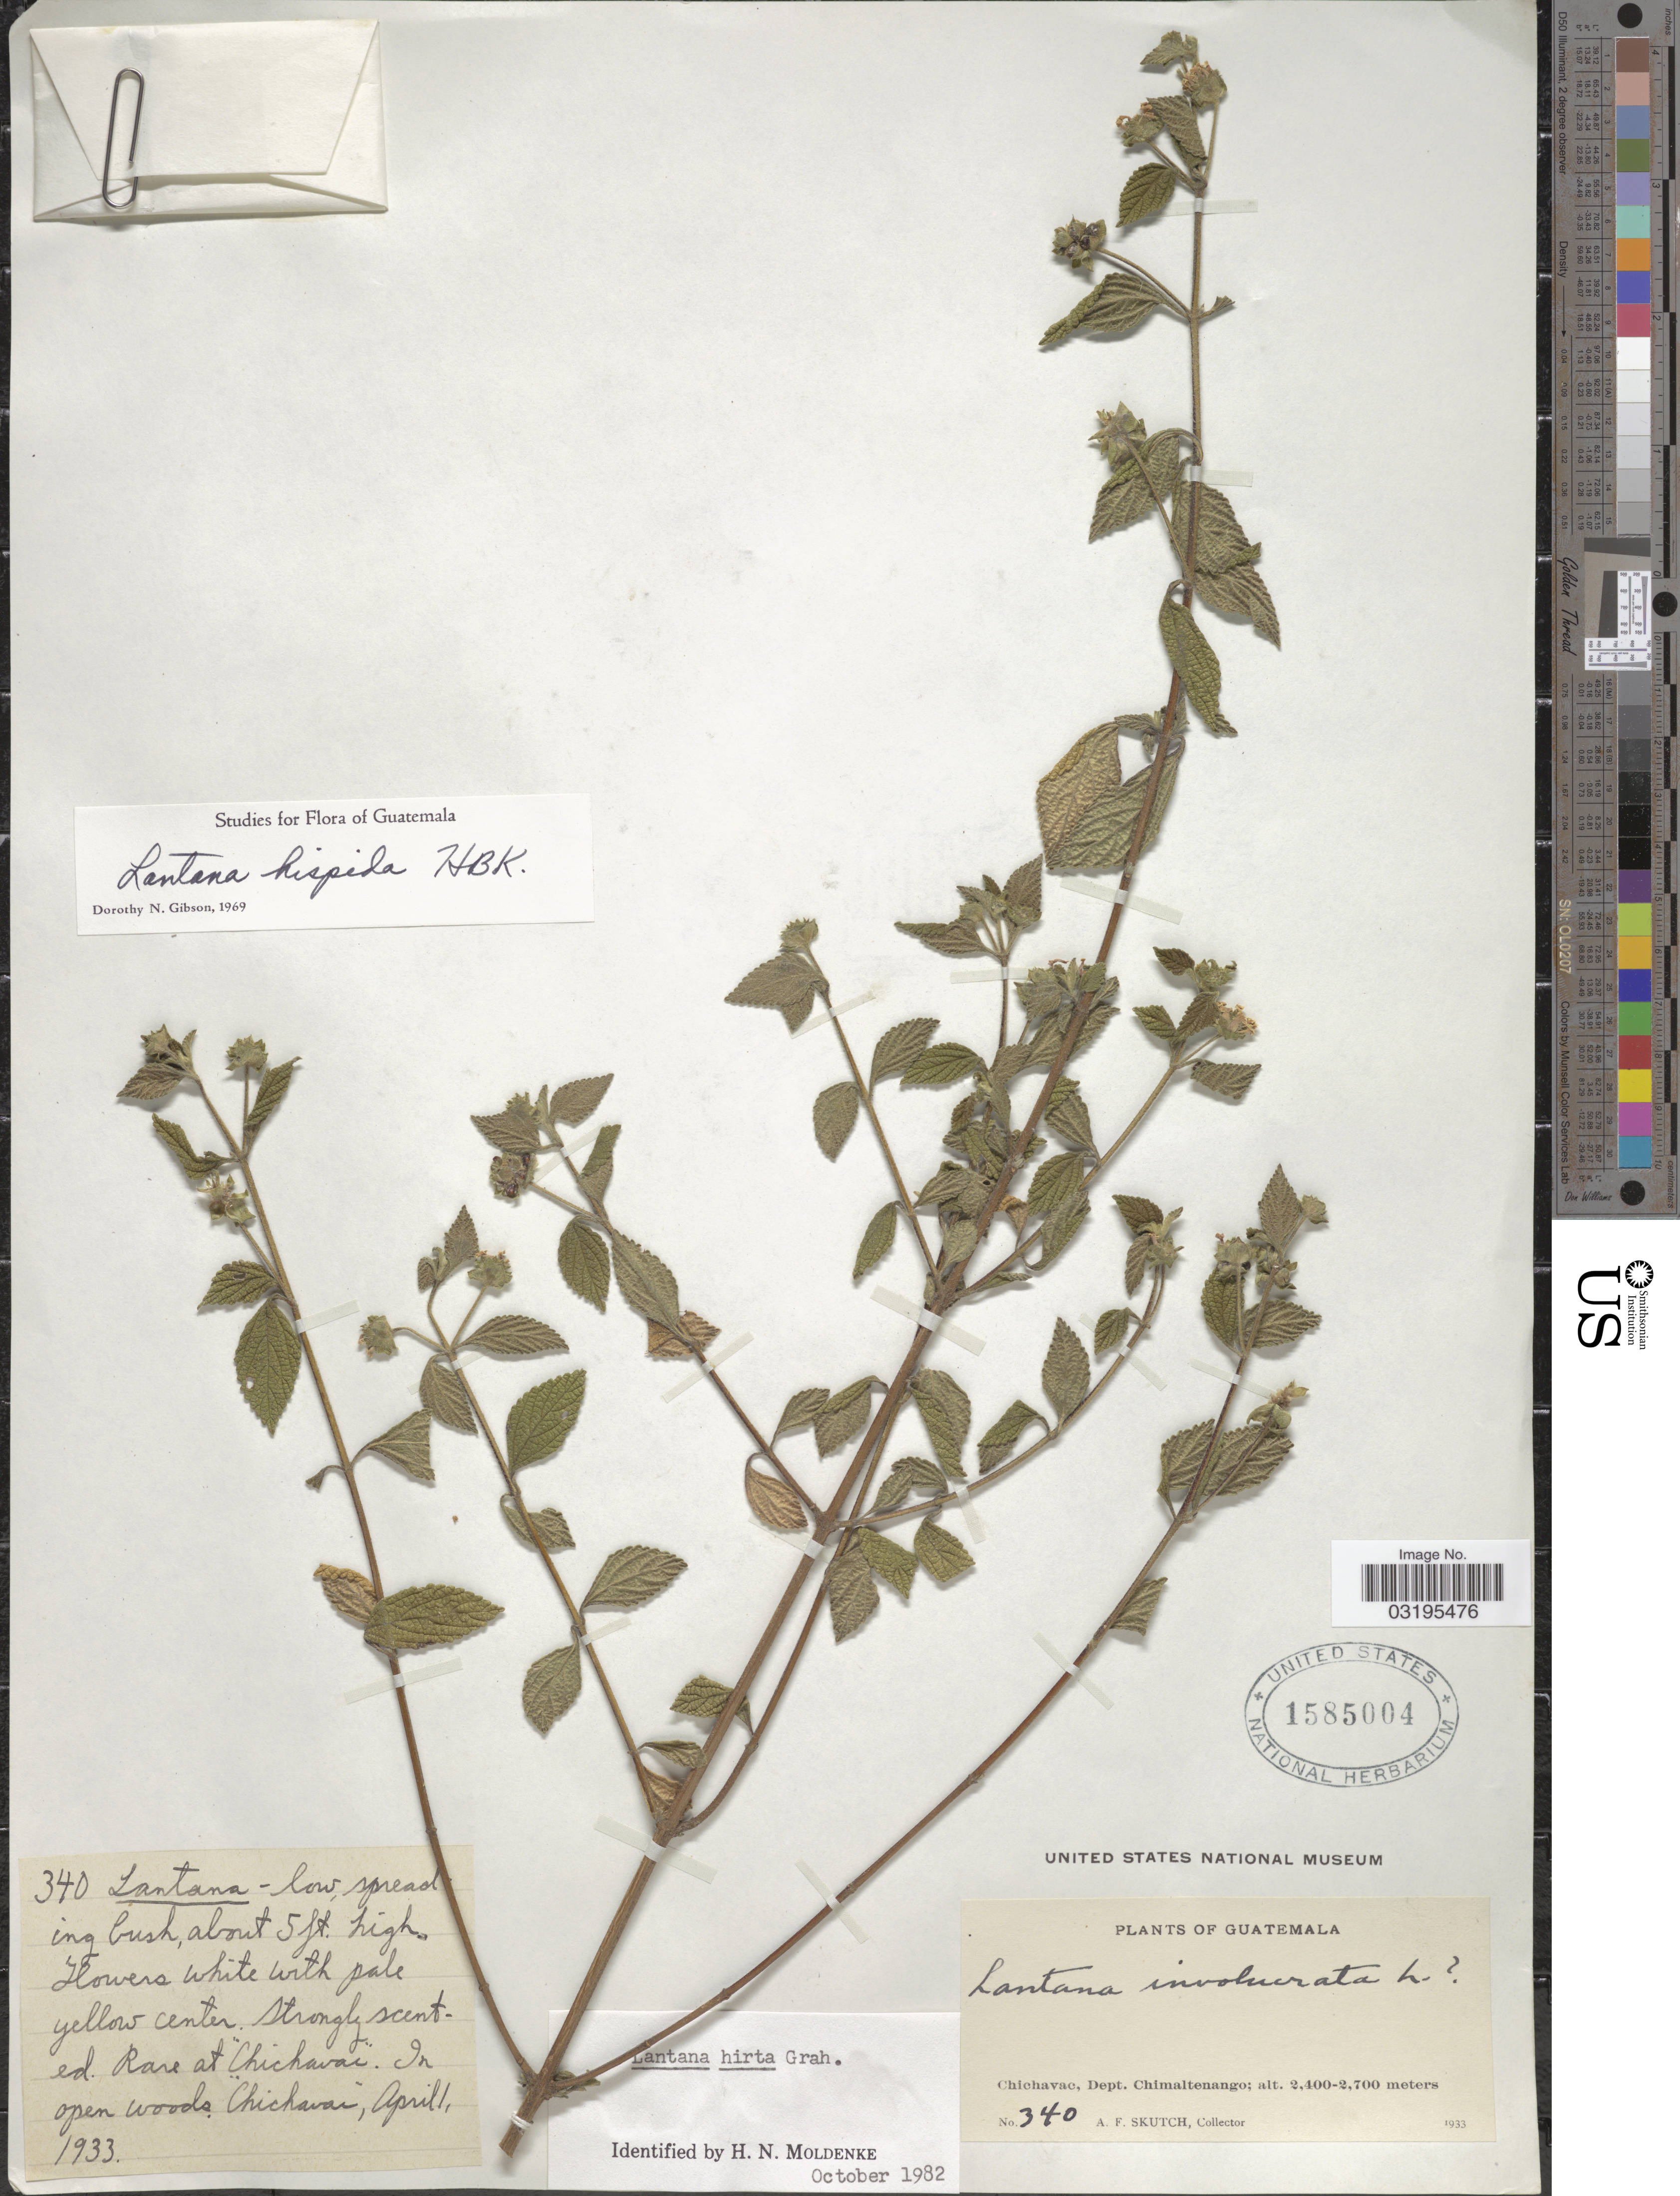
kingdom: Plantae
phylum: Tracheophyta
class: Magnoliopsida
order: Lamiales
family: Verbenaceae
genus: Lantana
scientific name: Lantana hirta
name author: Graham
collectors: A. F. Skutch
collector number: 340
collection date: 1933-04-01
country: Guatemala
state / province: Chimaltenango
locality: Chichavai, Dept. Chimaltenango.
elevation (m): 2400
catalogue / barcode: US 1585004